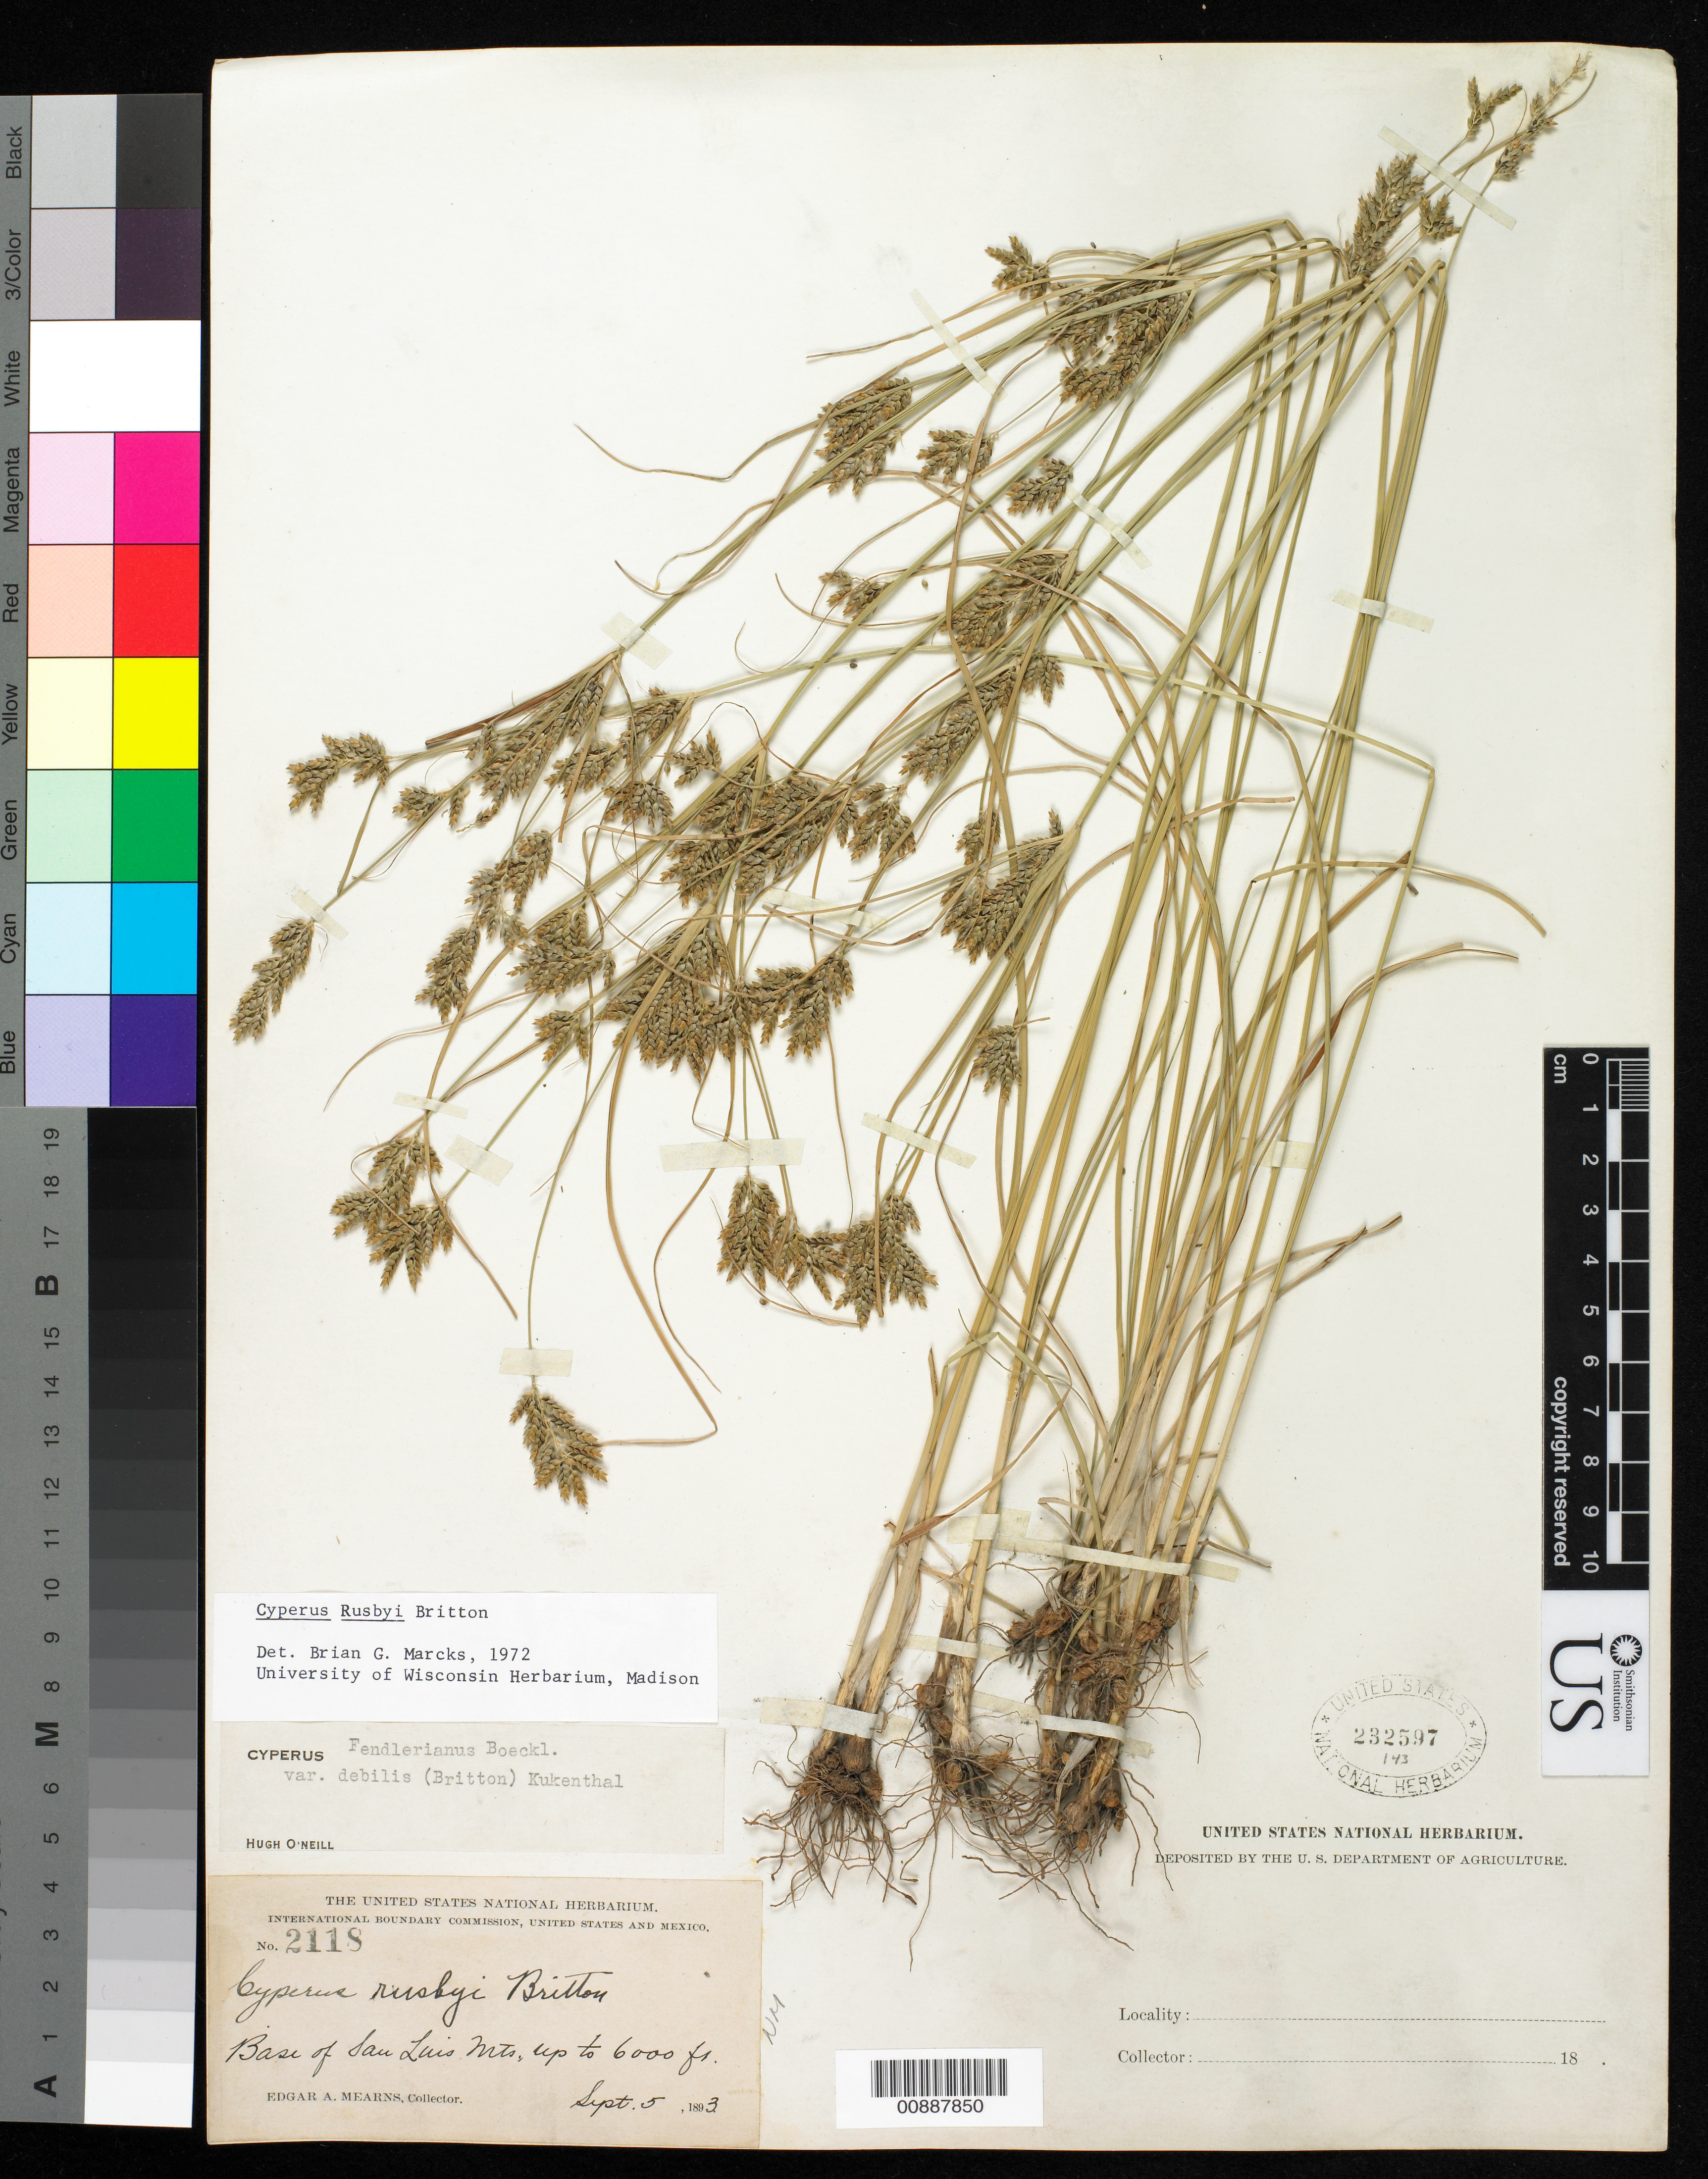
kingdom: Plantae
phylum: Tracheophyta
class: Liliopsida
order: Poales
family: Cyperaceae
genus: Cyperus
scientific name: Cyperus sphaerolepis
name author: Boeckeler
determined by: Strong, Mark T., (BOT), Smithsonian Institution - National Museum of Natural History (UNITED STATES)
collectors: E. A. Mearns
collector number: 2118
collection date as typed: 05 Sep 1893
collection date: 1893-09-05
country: United States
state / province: New Mexico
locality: Base of San Luis Mts.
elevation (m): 1829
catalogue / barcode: US 232597